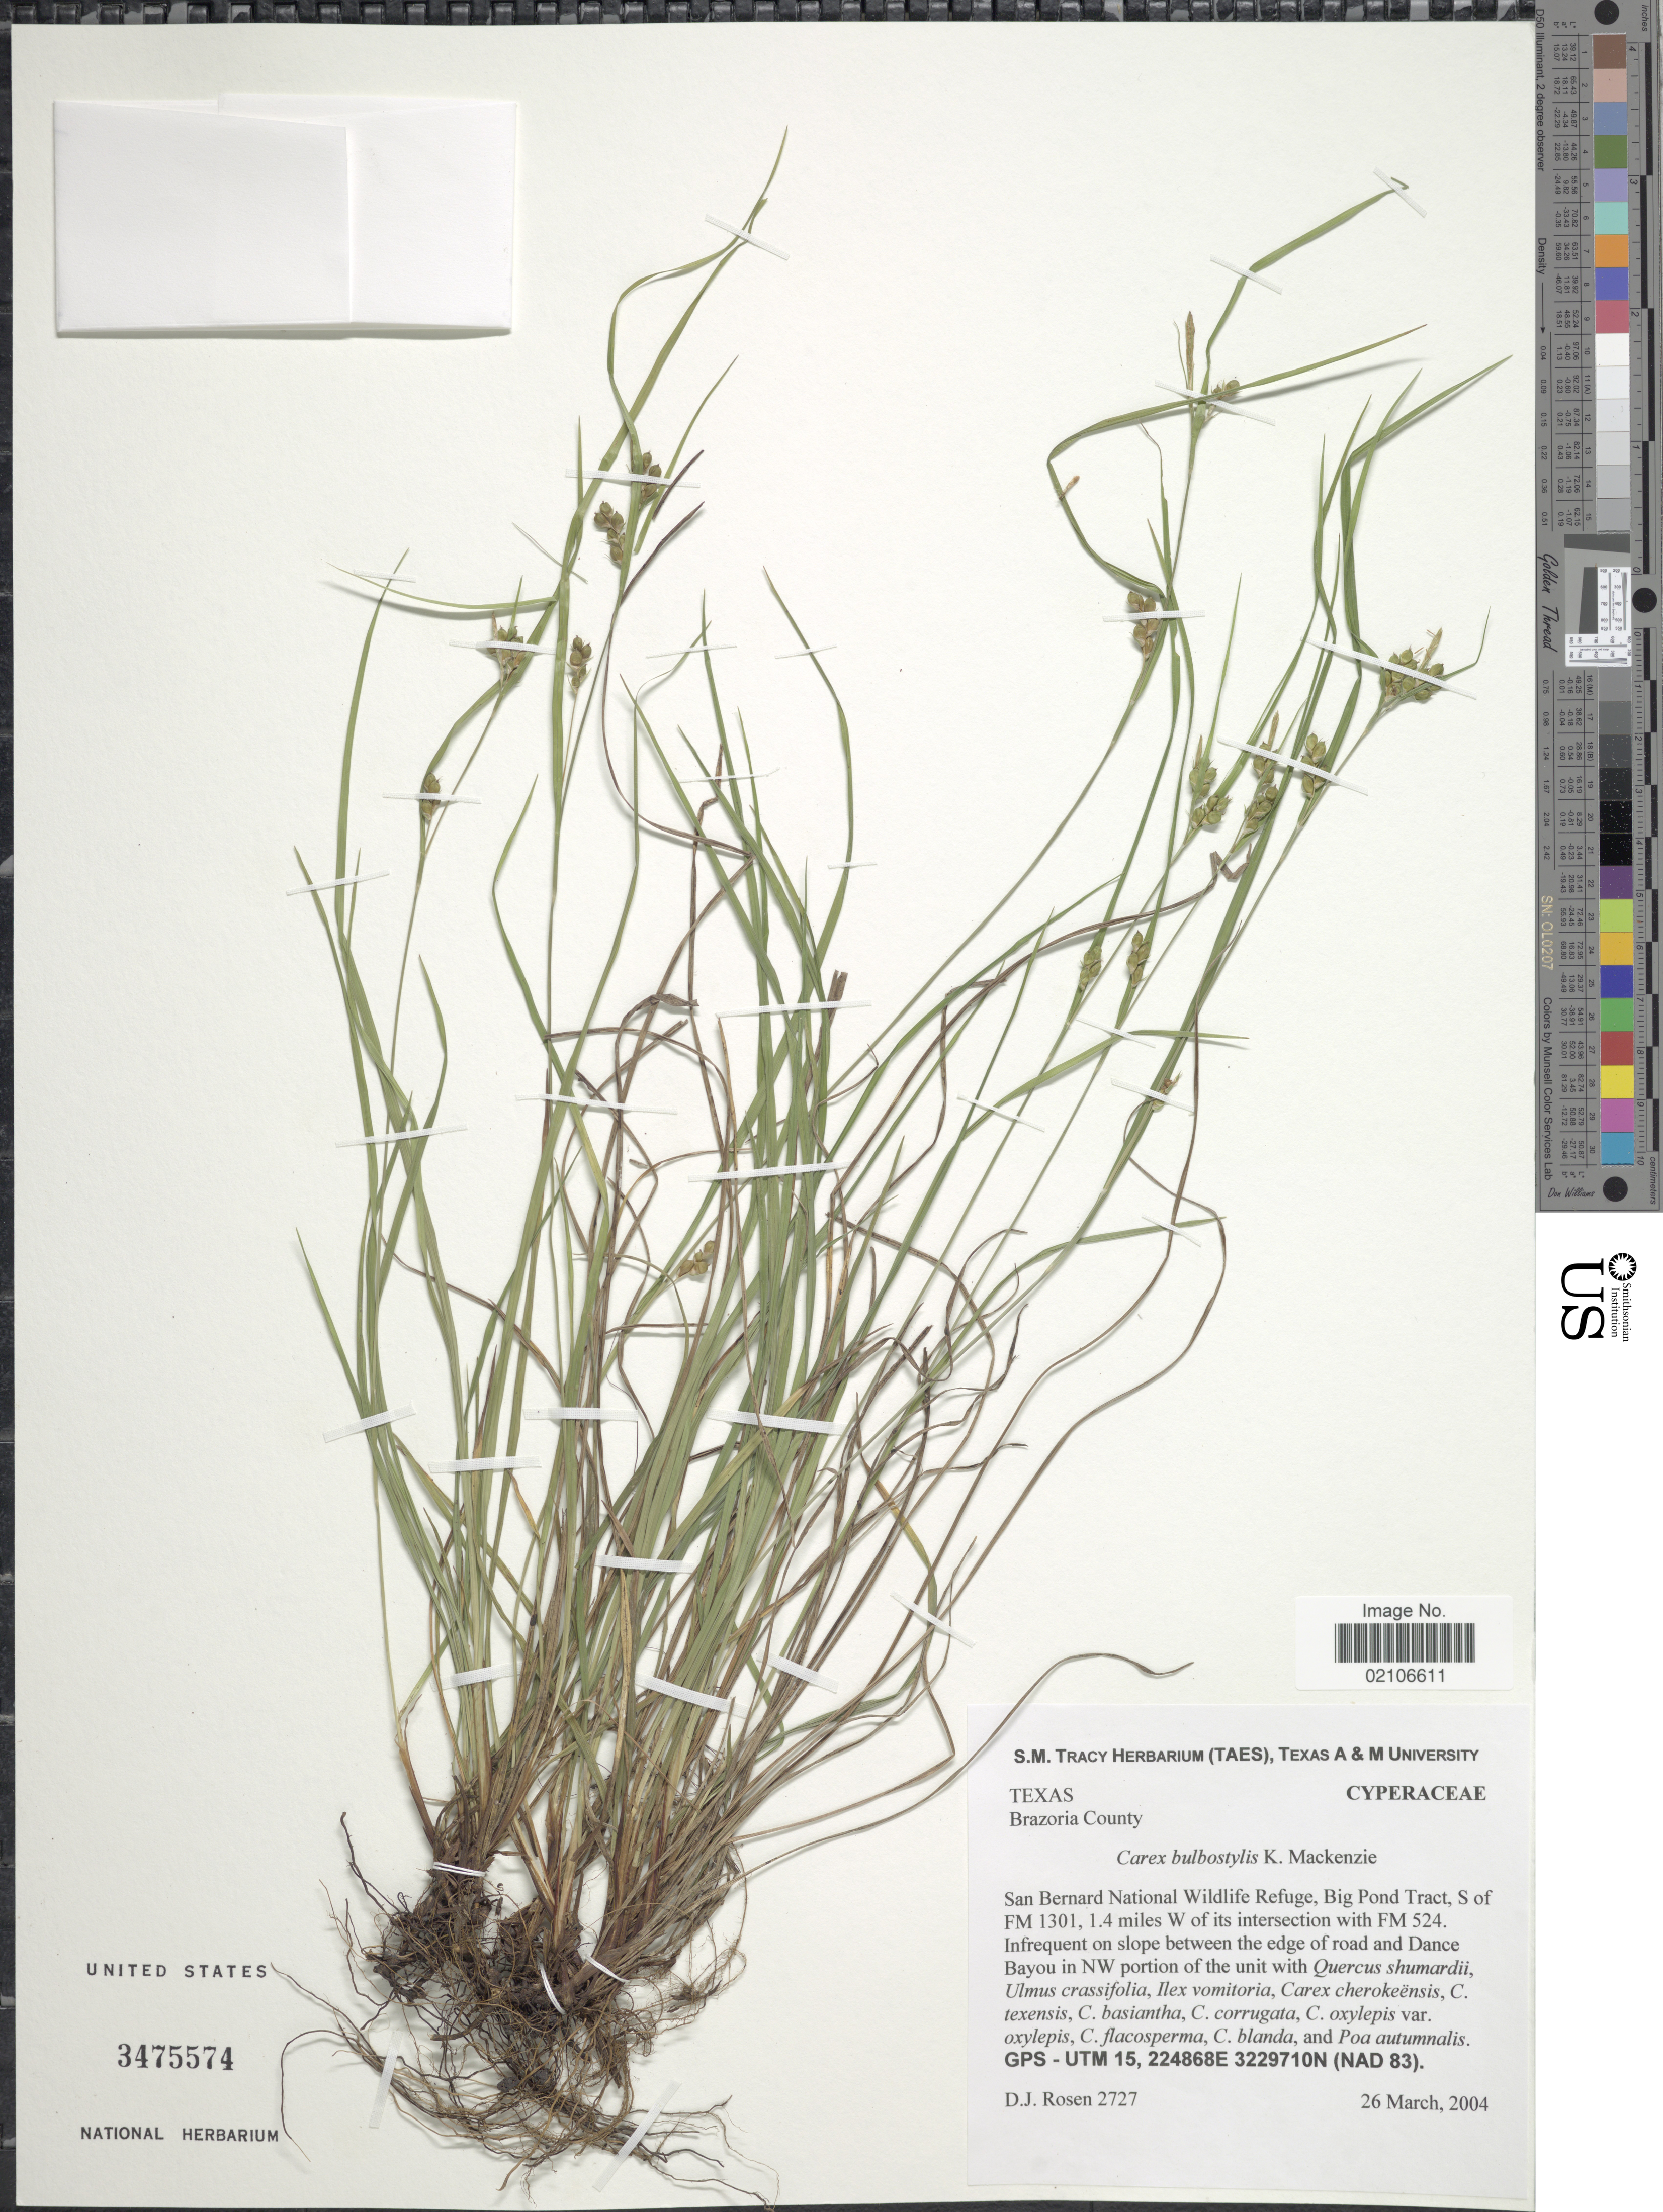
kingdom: Plantae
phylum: Tracheophyta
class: Liliopsida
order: Poales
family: Cyperaceae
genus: Carex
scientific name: Carex bulbostylis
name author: Mack.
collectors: D. J. Rosen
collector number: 2727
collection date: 2004-03-26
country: United States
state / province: Texas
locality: Brazoria County, San Berbard National Wildlife Refuge, Big Pond Tract, S of FM 1301, 1.4 miles W of its intersection with FM 524. Infrequent on slope between the edge of road and Dance Bayou in NW portion of the unit.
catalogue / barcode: US 3475574